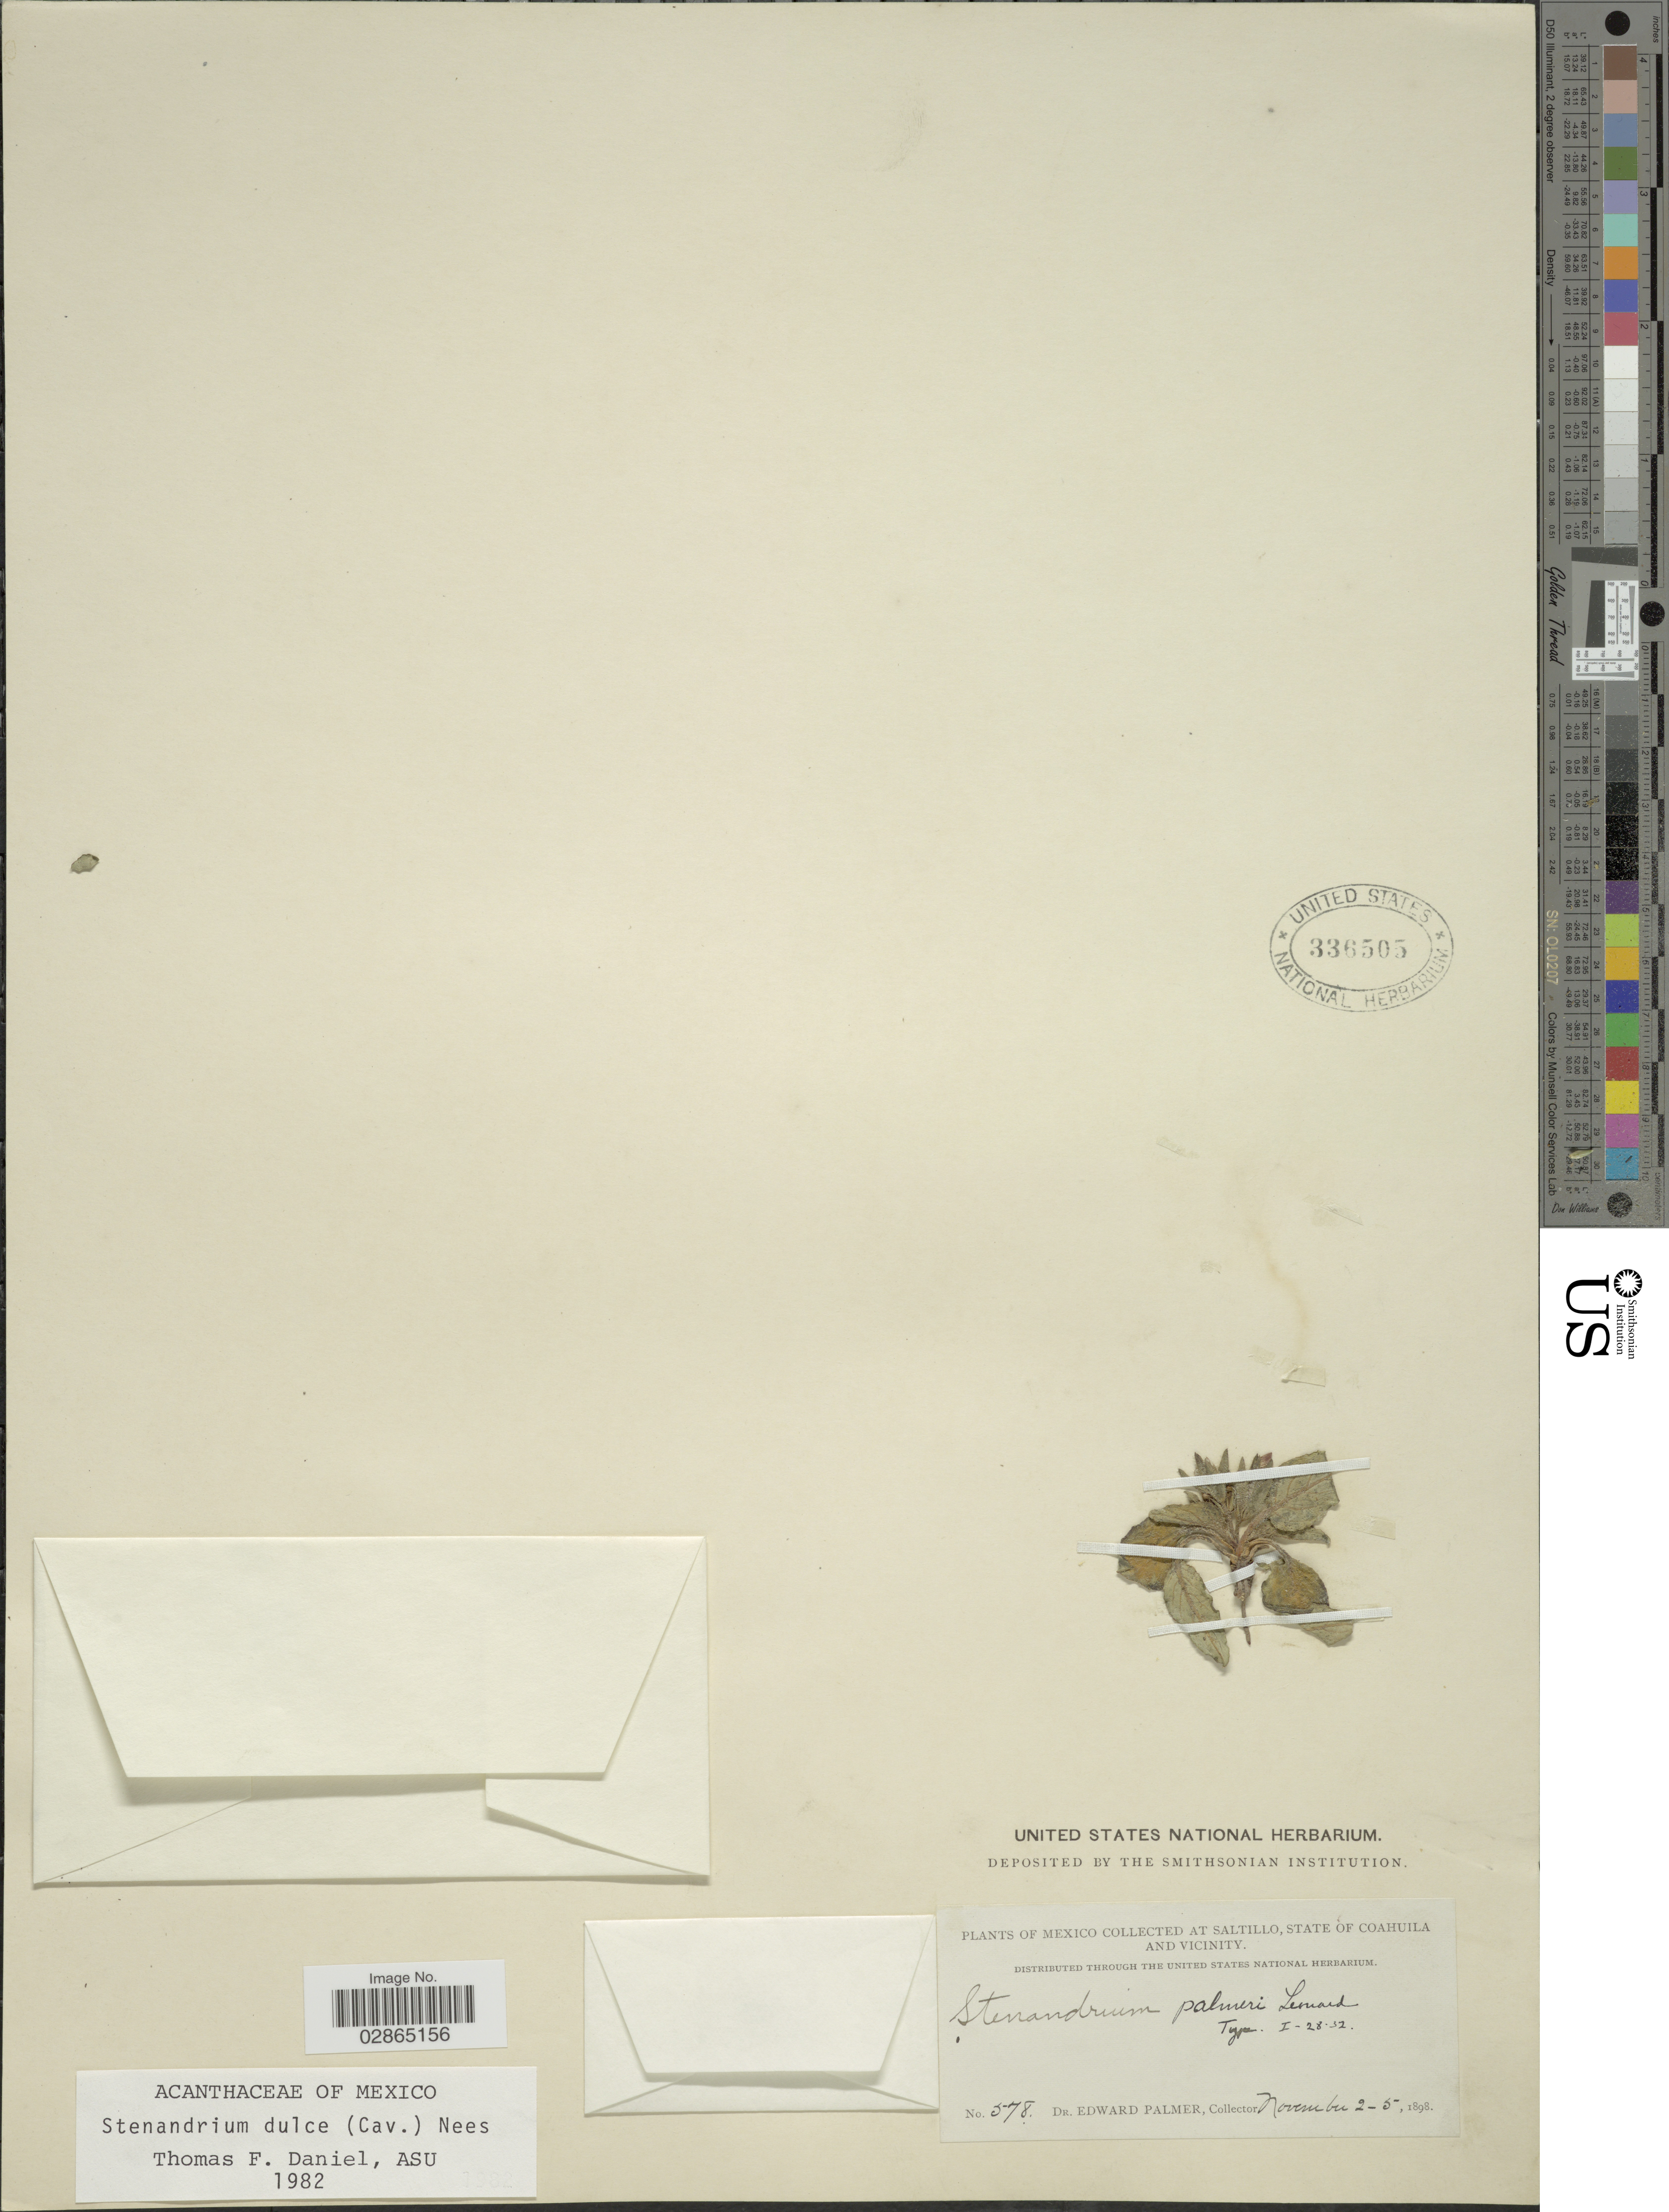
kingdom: Plantae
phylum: Tracheophyta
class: Magnoliopsida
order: Lamiales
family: Acanthaceae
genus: Stenandrium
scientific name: Stenandrium dulce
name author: (Cav.) Nees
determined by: Daniel, Thomas F.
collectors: E. Palmer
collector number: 578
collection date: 1898-11-02/1898-11-05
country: Mexico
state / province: Coahuila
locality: At Saltillo, State of Coahuila and vicinity.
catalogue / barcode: US 336505